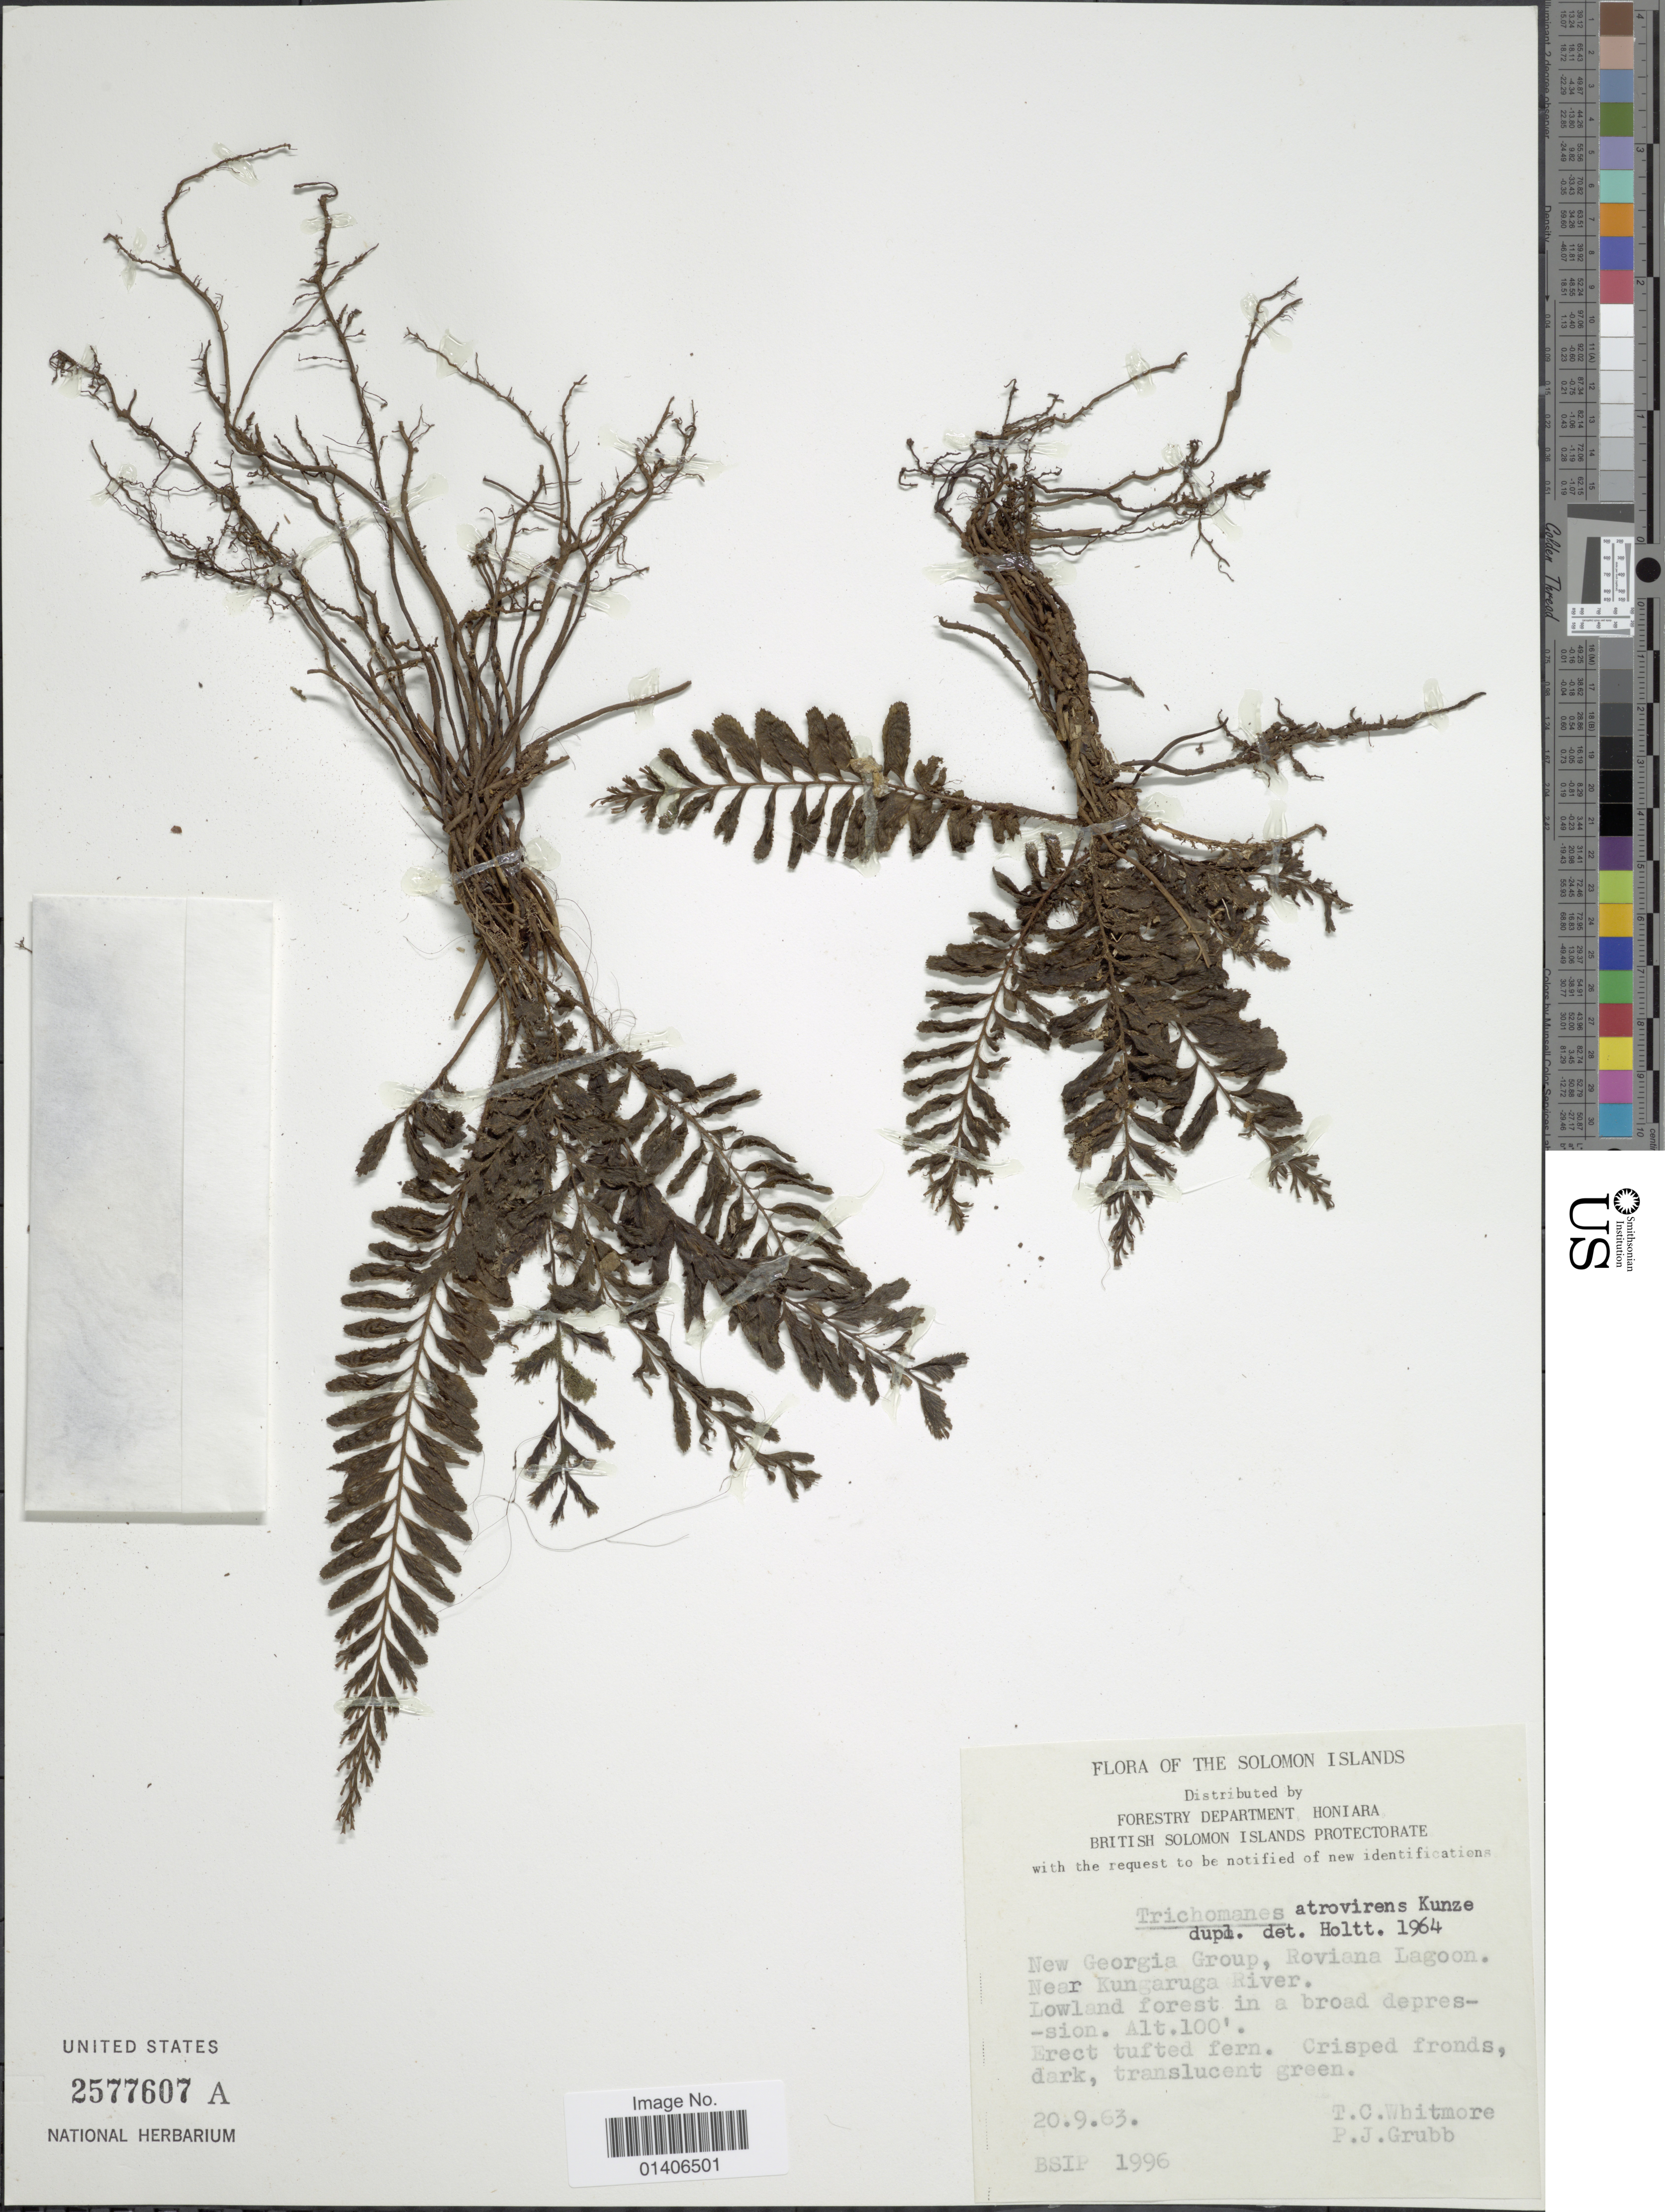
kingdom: Plantae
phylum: Tracheophyta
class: Polypodiopsida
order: Hymenophyllales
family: Hymenophyllaceae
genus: Cephalomanes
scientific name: Cephalomanes atrovirens subsp. boryanum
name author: (Kunze) K. Iwats.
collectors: T. C. Whitmore & P. J. Grubb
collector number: BSIP 1996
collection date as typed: Transcribed d/m/y: 20/9/63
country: Solomon Islands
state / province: Solomon Islands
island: New Georgia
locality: New Georgia Group, Roviana Lagoon. Near Kungaruga River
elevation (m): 30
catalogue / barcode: US 2577607A